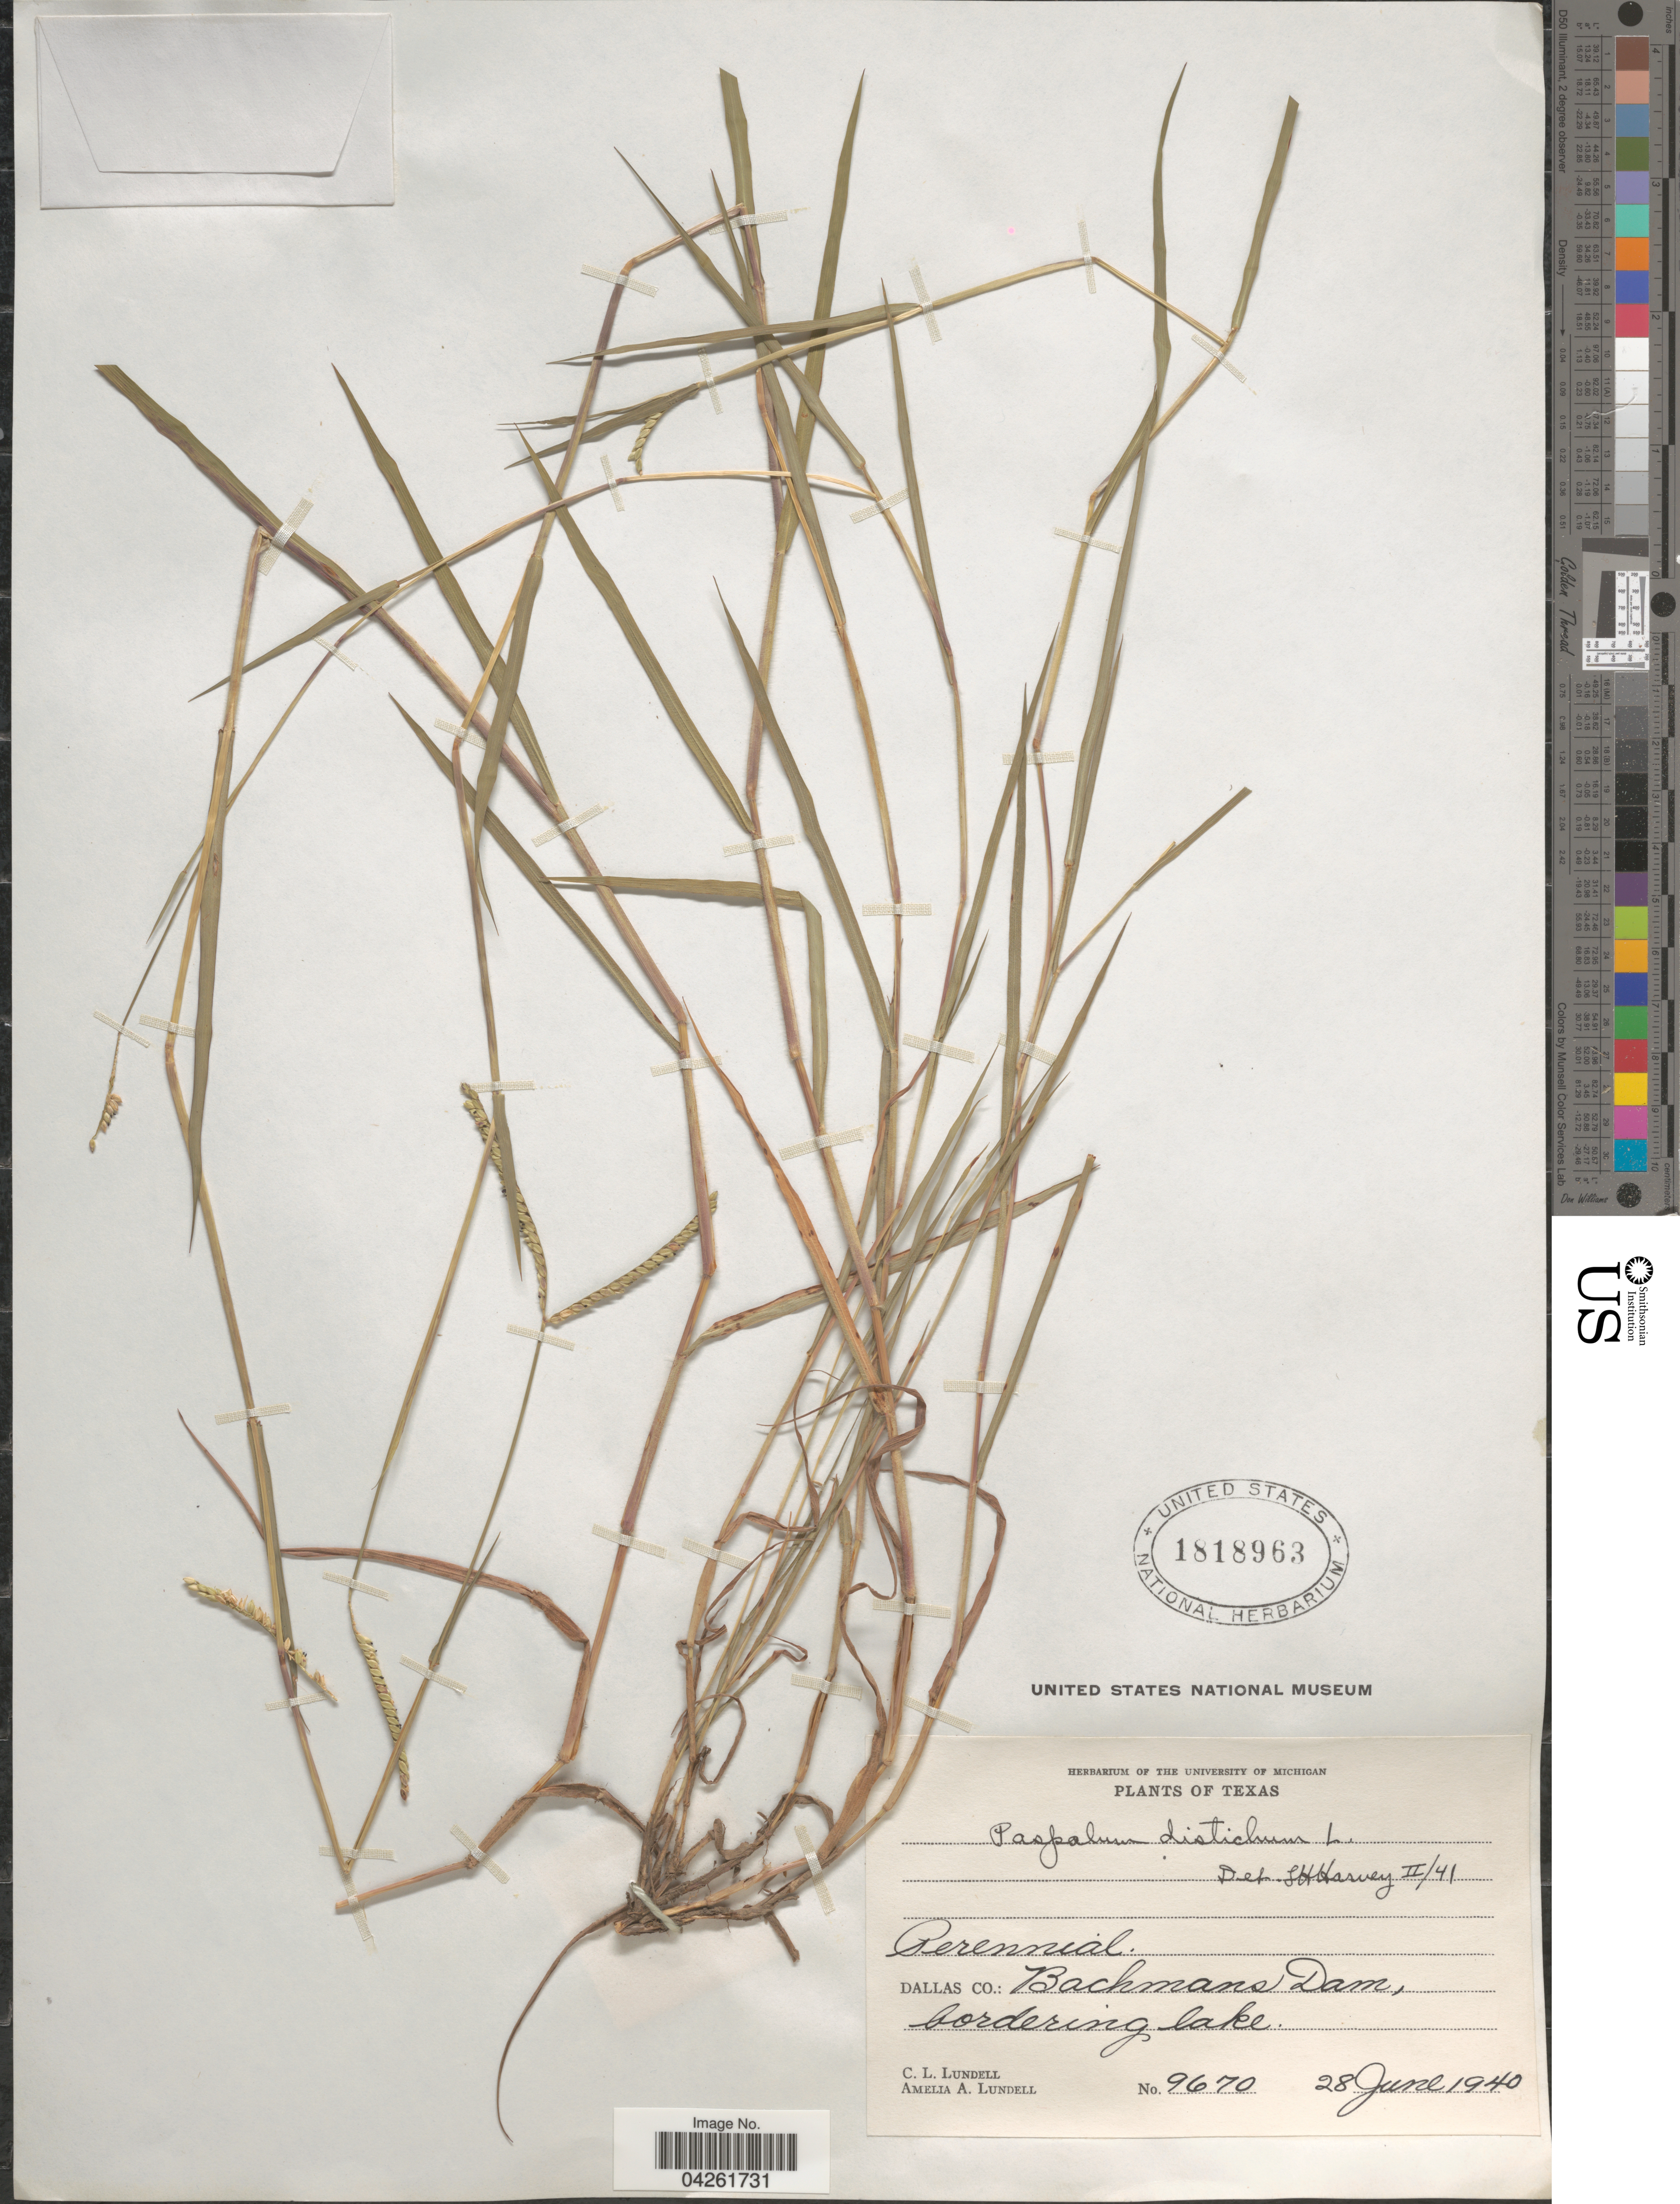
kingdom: Plantae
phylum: Tracheophyta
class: Liliopsida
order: Poales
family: Poaceae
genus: Paspalum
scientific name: Paspalum distichum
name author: L.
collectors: C. L. Lundell & A. A. Lundell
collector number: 9670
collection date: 1940-06-28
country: United States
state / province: Texas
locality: Dallas Co.: Bachmans Dam, bordering lake.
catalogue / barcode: US 1818963